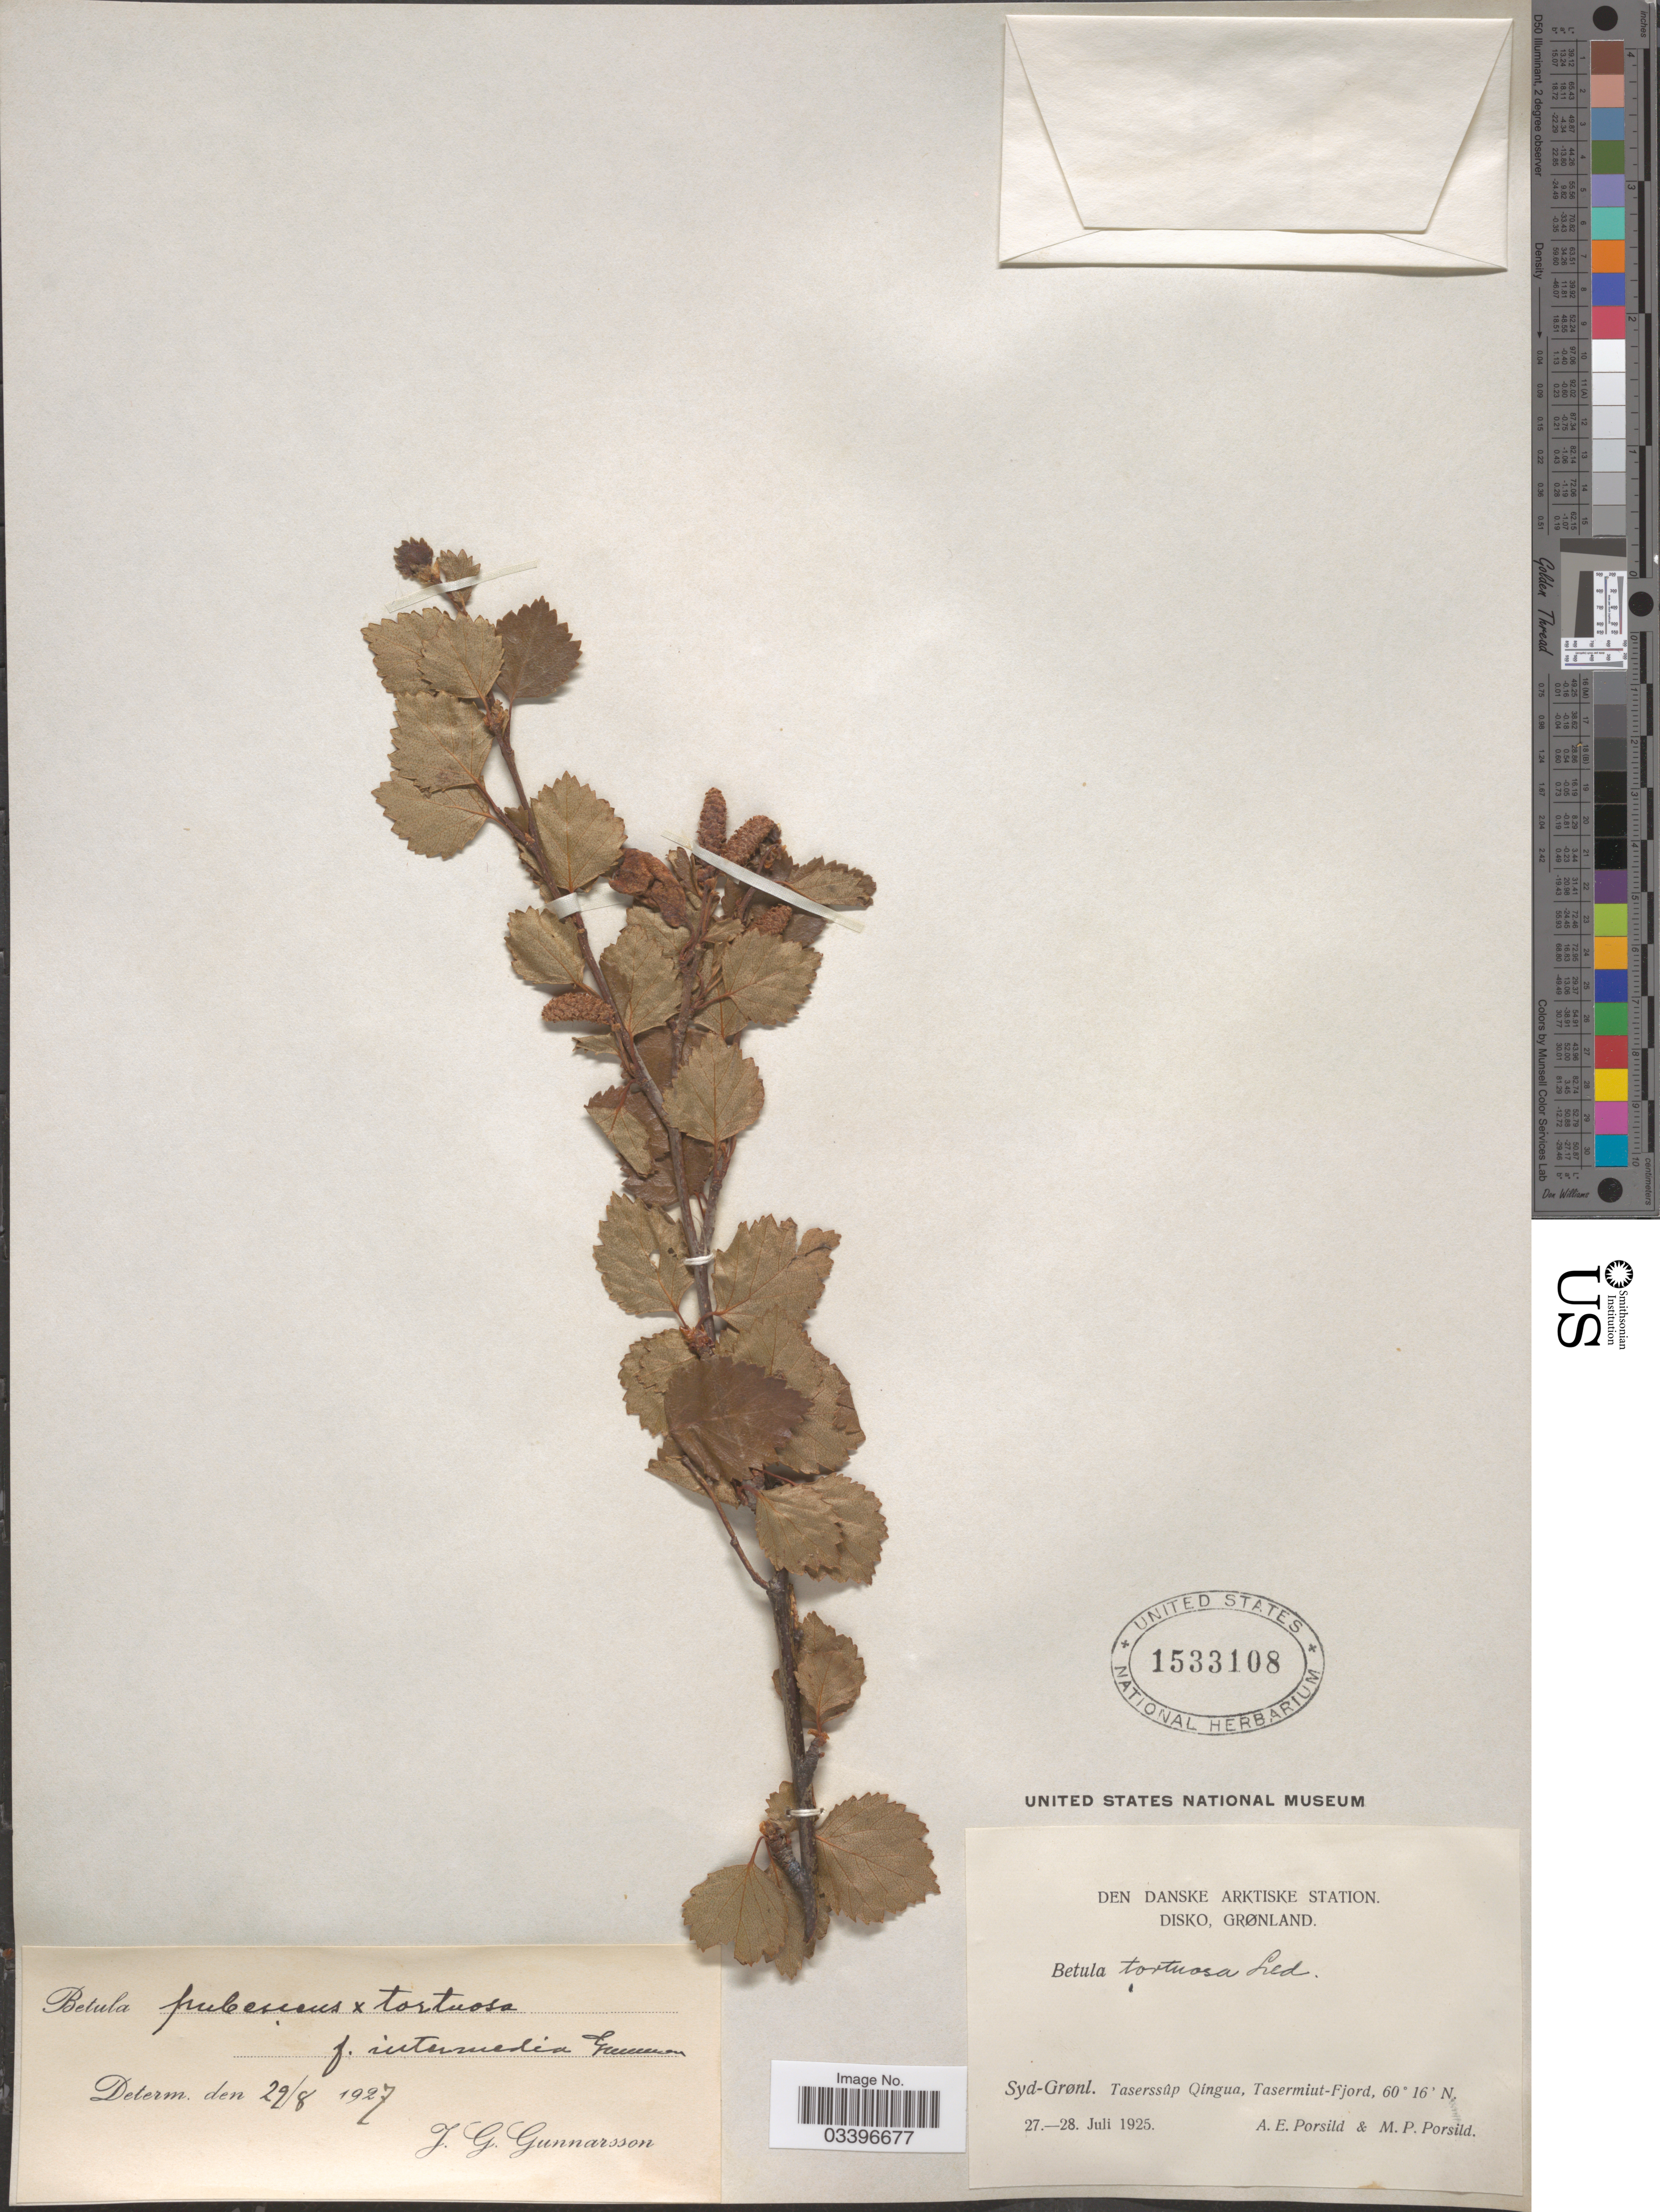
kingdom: Plantae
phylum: Tracheophyta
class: Magnoliopsida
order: Fagales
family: Betulaceae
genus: Betula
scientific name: Betula pubescens x B. sunanensis Y.J. Zhang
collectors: A. E. Porsild & M. P. Porsild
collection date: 1925-07-27/1925-07-28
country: Greenland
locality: Den Danske Arktiske Station, Disko, Grønland. Syd-Grønland, Taserssûp, Qingua, Tasermint-Fjord.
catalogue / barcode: US 1533108